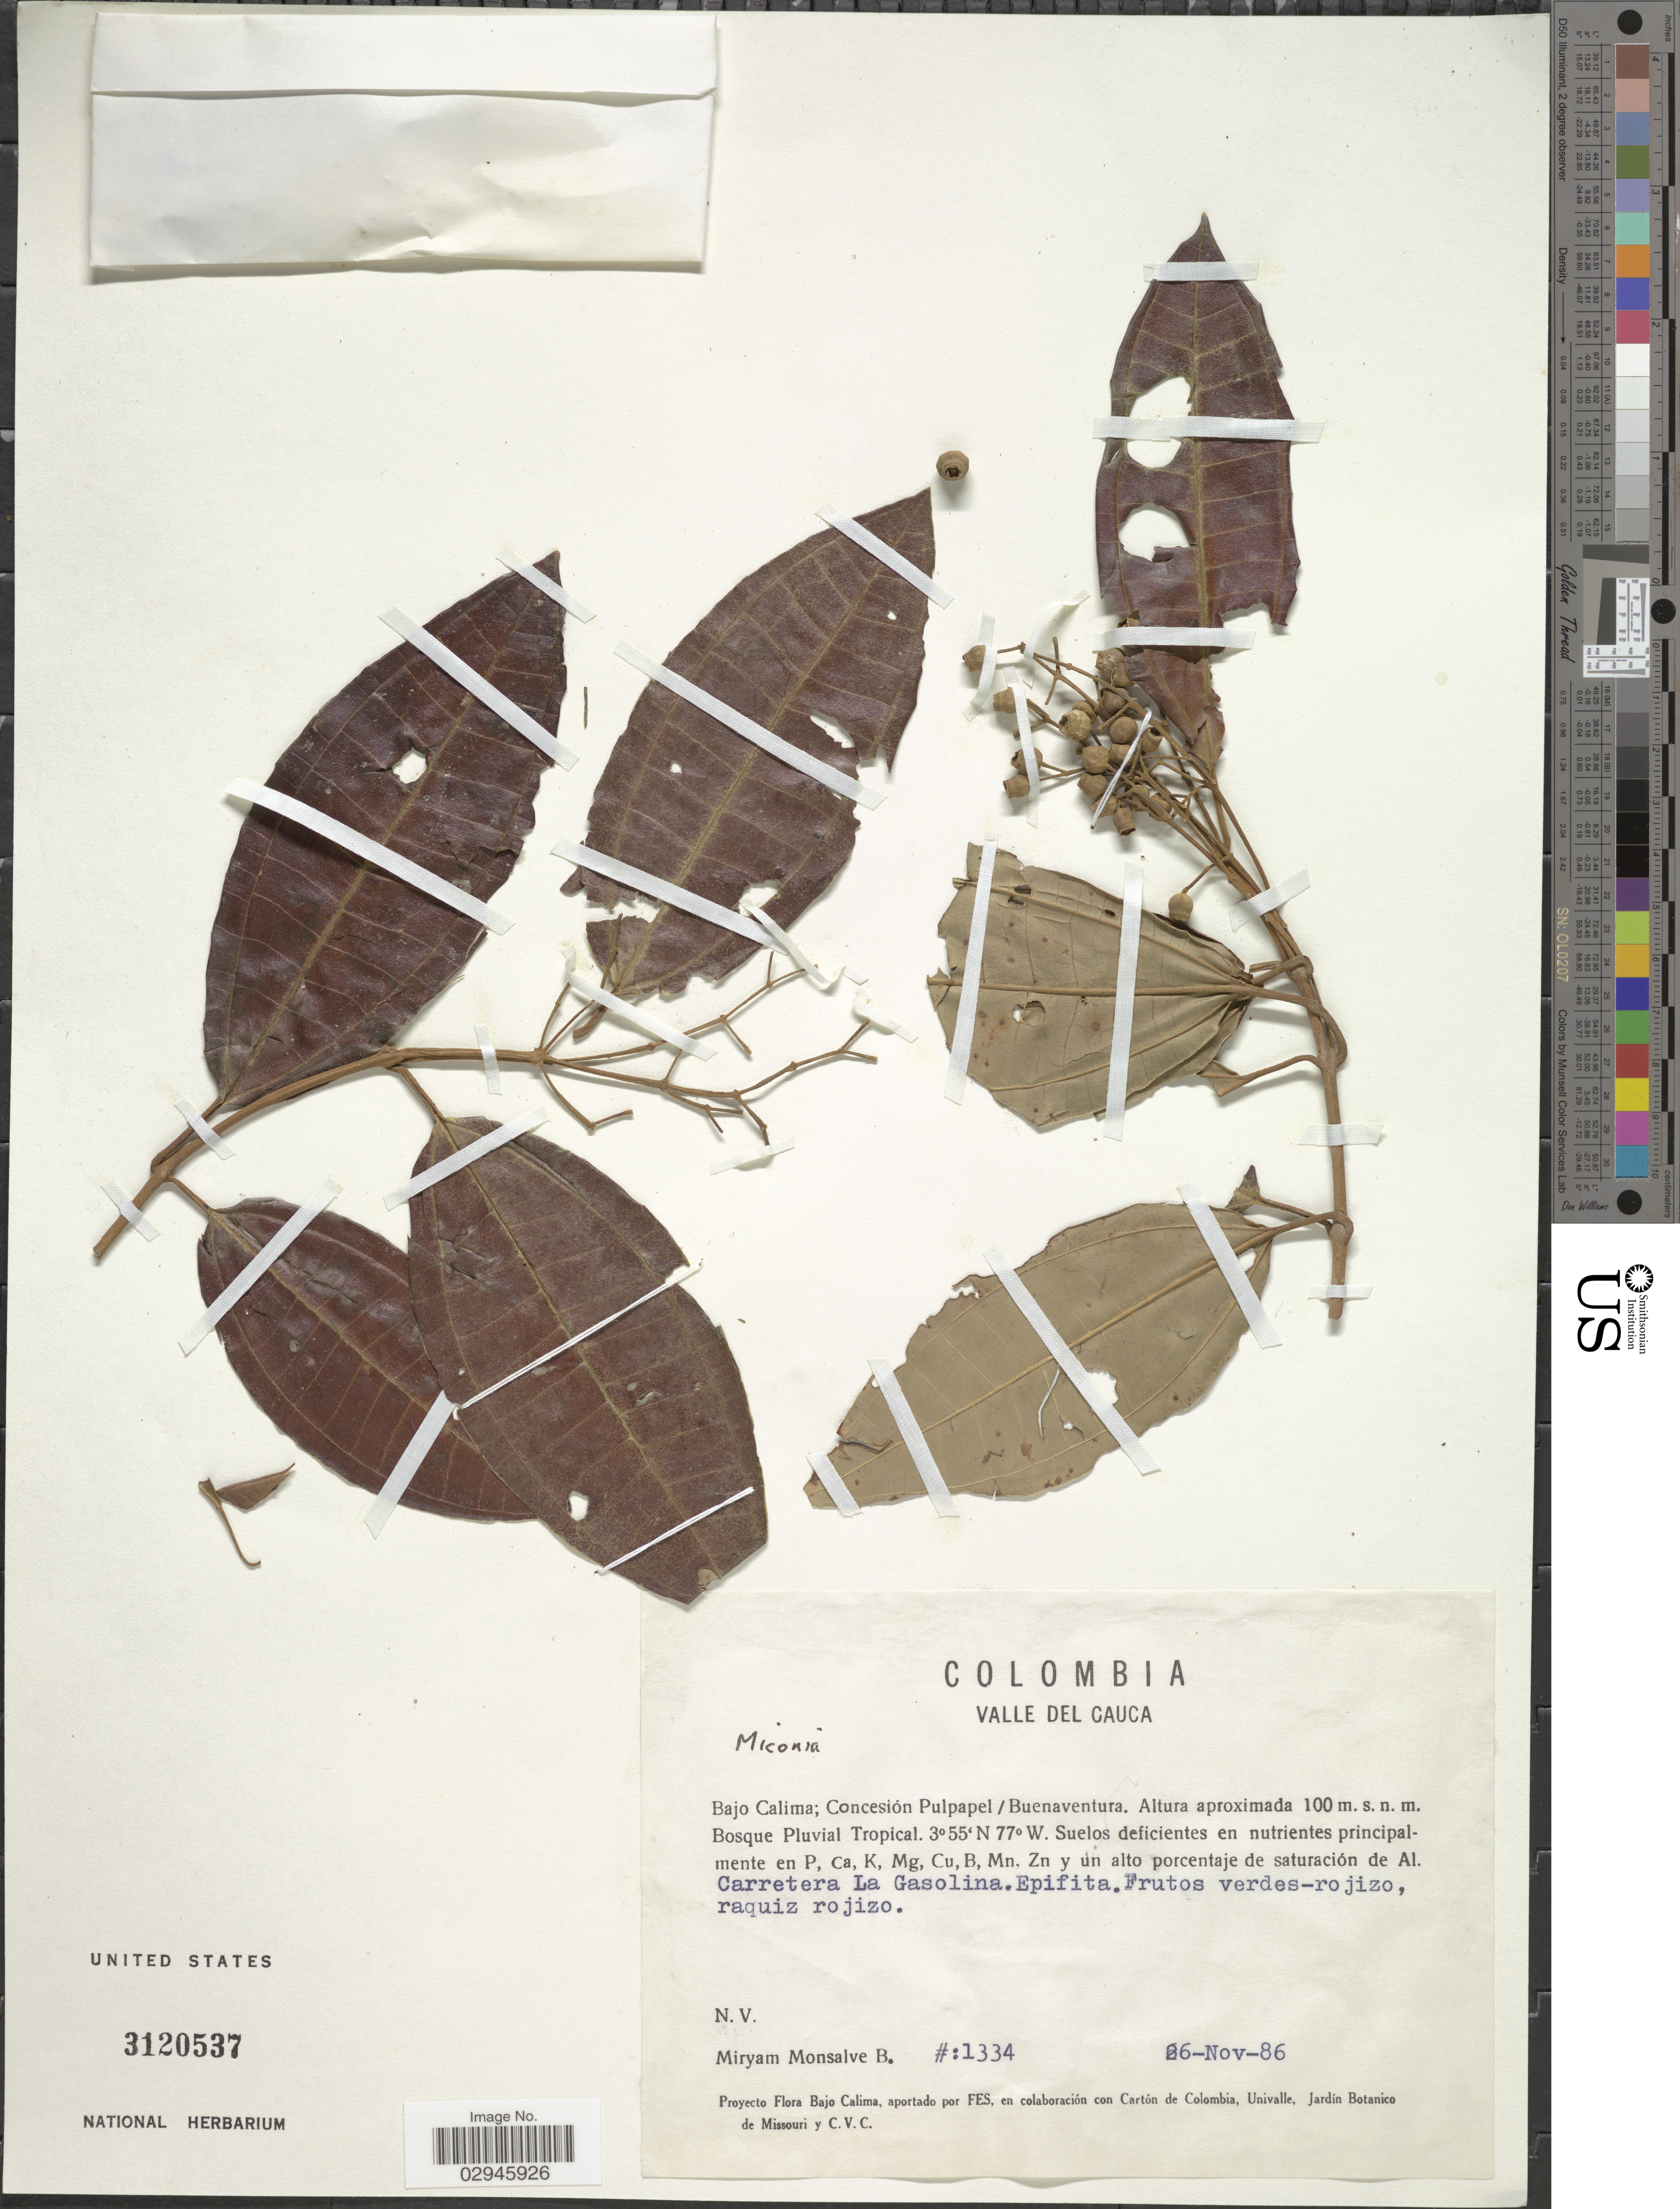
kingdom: Plantae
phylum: Tracheophyta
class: Magnoliopsida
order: Myrtales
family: Melastomataceae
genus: Miconia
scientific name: Miconia sp.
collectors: M. Monsalve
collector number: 1334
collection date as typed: Transcribed d/m/y: 26/11/86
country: Colombia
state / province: Valle del Cauca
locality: Bajo Calima; Concesión Pulpapel / Buenaventura.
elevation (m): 100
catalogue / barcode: US 3120537